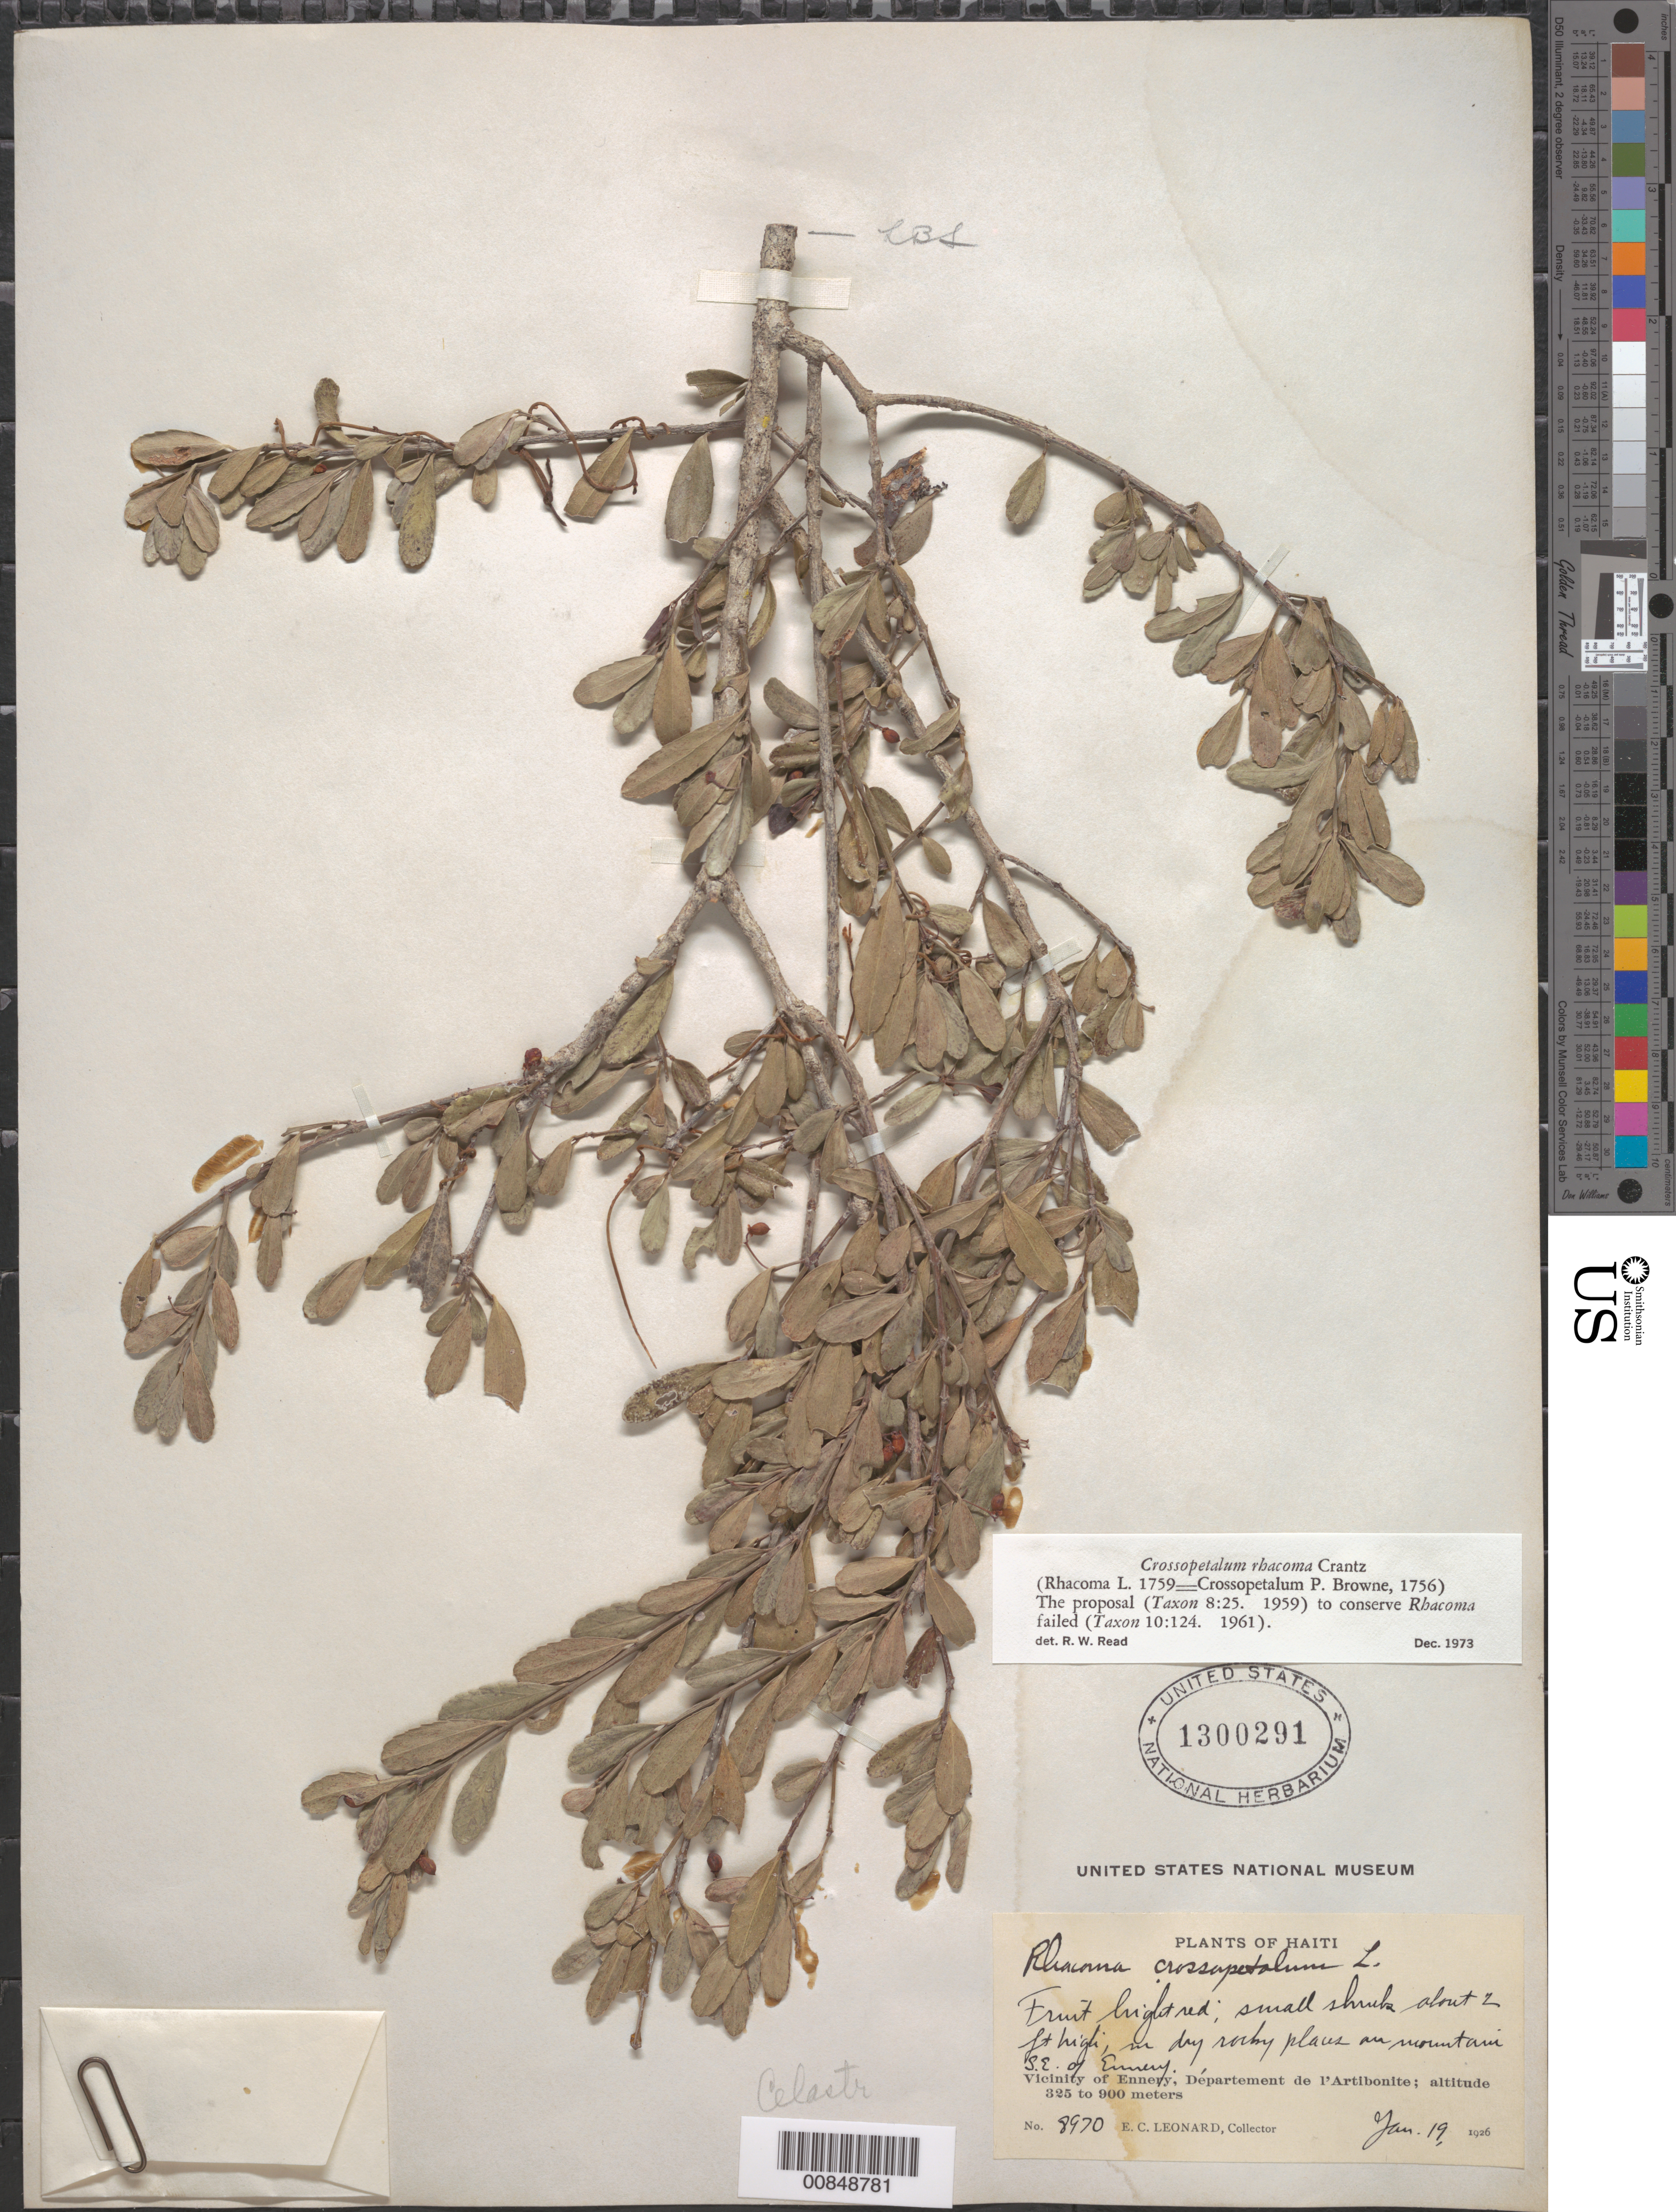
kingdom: Plantae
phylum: Tracheophyta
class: Magnoliopsida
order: Celastrales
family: Celastraceae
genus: Crossopetalum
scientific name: Crossopetalum rhacoma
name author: Crantz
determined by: Read, Robert W., (US), NMNH (UNITED STATES)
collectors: E. C. Leonard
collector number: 8970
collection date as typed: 19 Jan 1926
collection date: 1926-01-19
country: Haiti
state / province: Artibonite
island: Hispaniola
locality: Vicinity of Ennery, SE of town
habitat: In dry rocky places on mountain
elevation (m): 325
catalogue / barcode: US 1300291